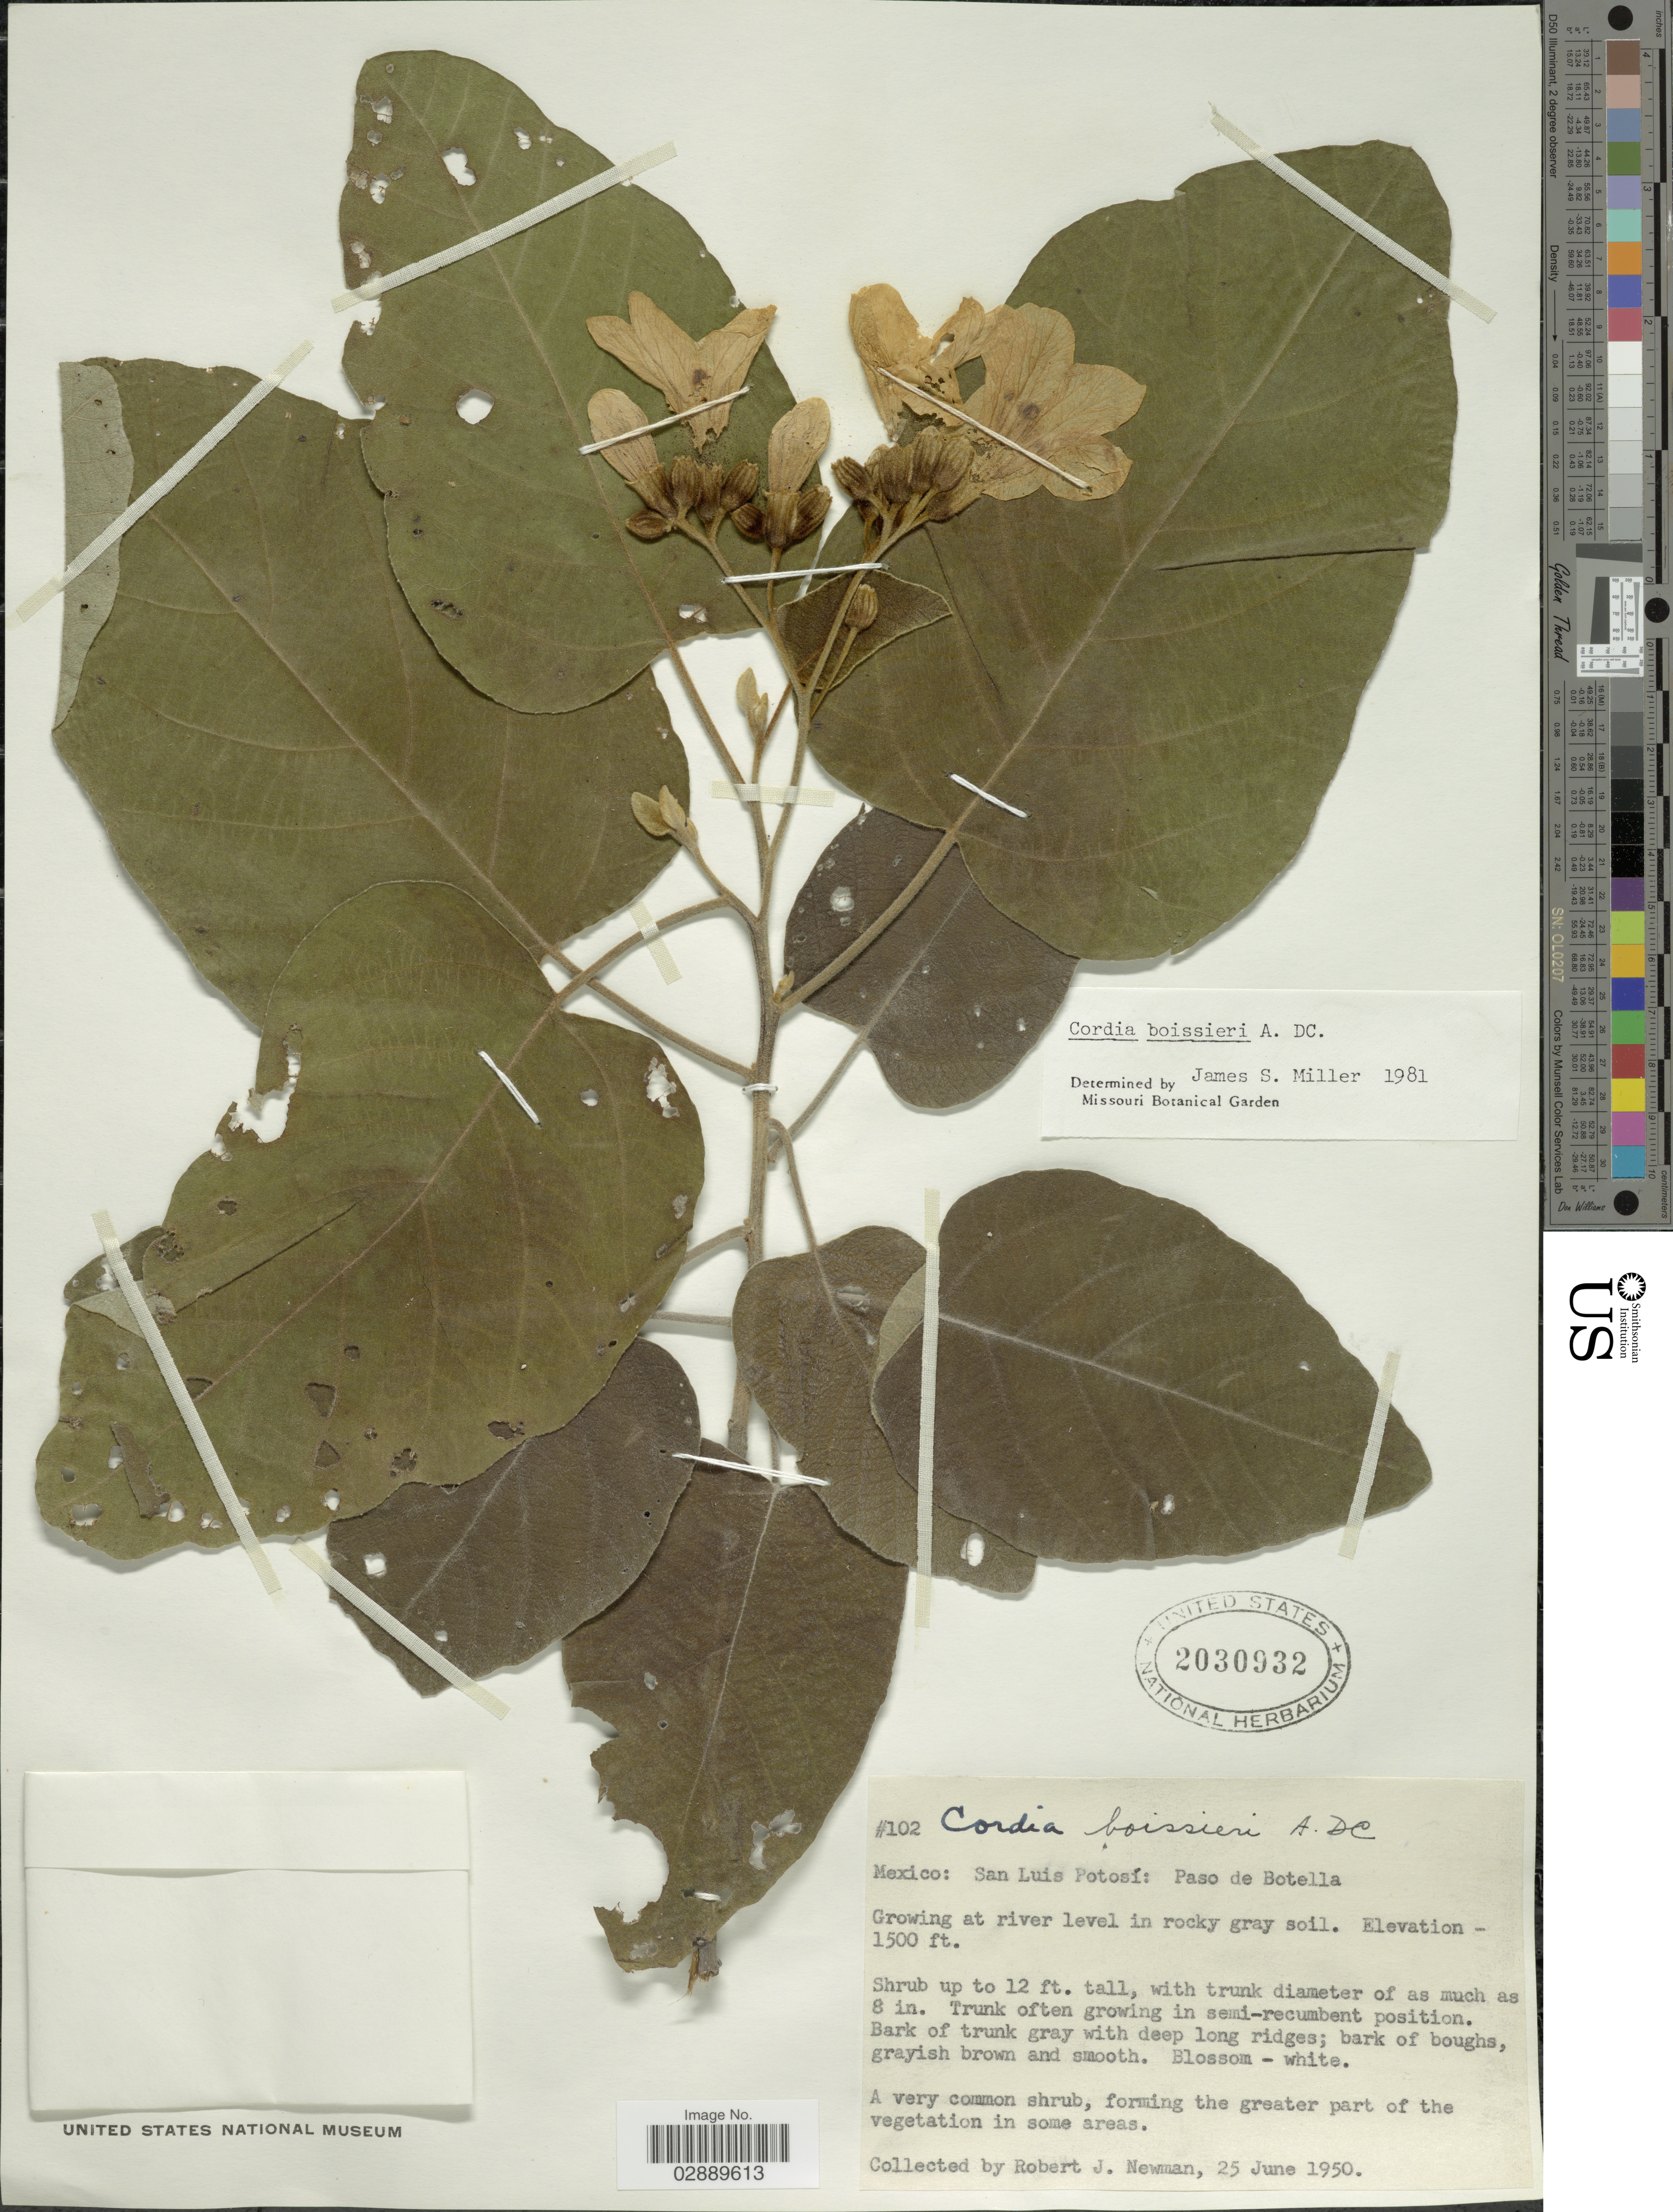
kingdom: Plantae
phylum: Tracheophyta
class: Magnoliopsida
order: Boraginales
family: Cordiaceae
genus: Cordia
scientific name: Cordia boissieri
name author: A. DC.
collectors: R. J. Newman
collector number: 102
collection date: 1950-06-25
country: Mexico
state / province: San Luis Potosí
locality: Paso de Botella. Growing at river level in rocky grail soil.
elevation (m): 457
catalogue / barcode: US 2030932